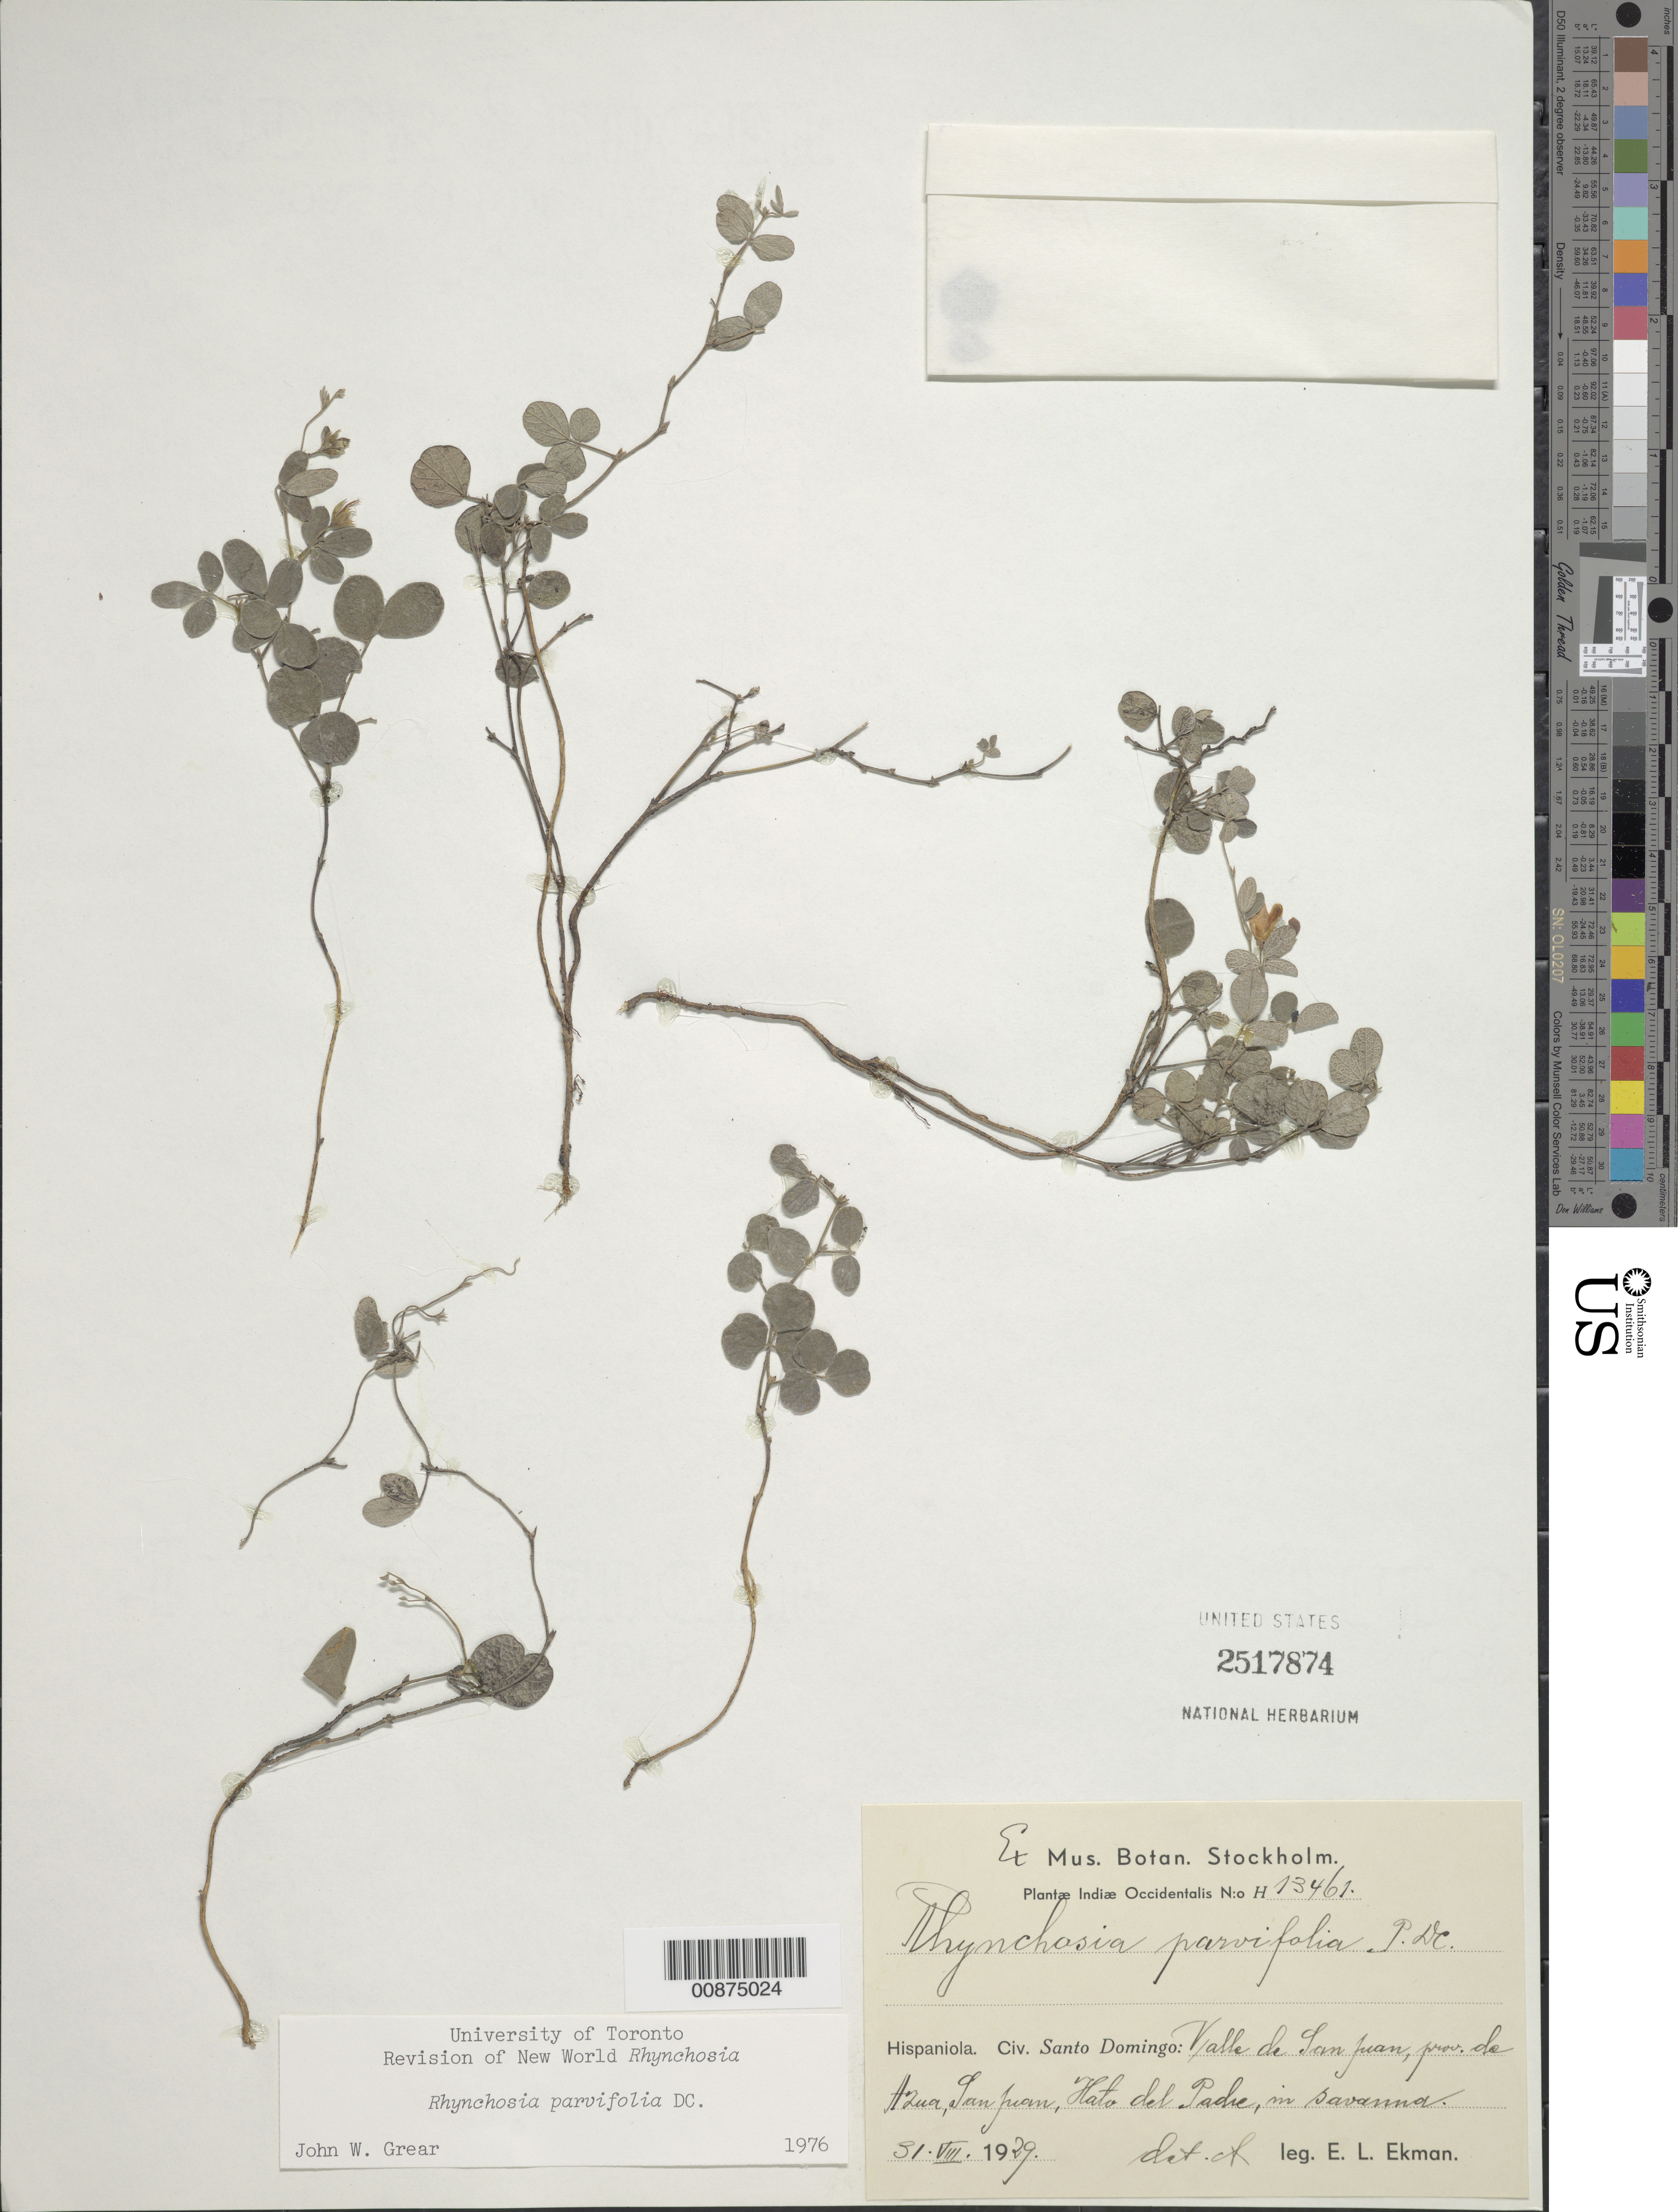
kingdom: Plantae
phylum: Tracheophyta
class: Magnoliopsida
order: Fabales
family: Fabaceae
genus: Rhynchosia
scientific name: Rhynchosia parvifolia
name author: DC.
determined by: Grear, J. W., Jr.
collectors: E. L. Ekman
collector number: H 13461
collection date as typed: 31 Aug 1929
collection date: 1929-08-31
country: Dominican Republic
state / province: Azua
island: Hispaniola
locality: Valle de San Juan, San Juan, Hato del Padre.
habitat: In savanna.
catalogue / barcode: US 2517874